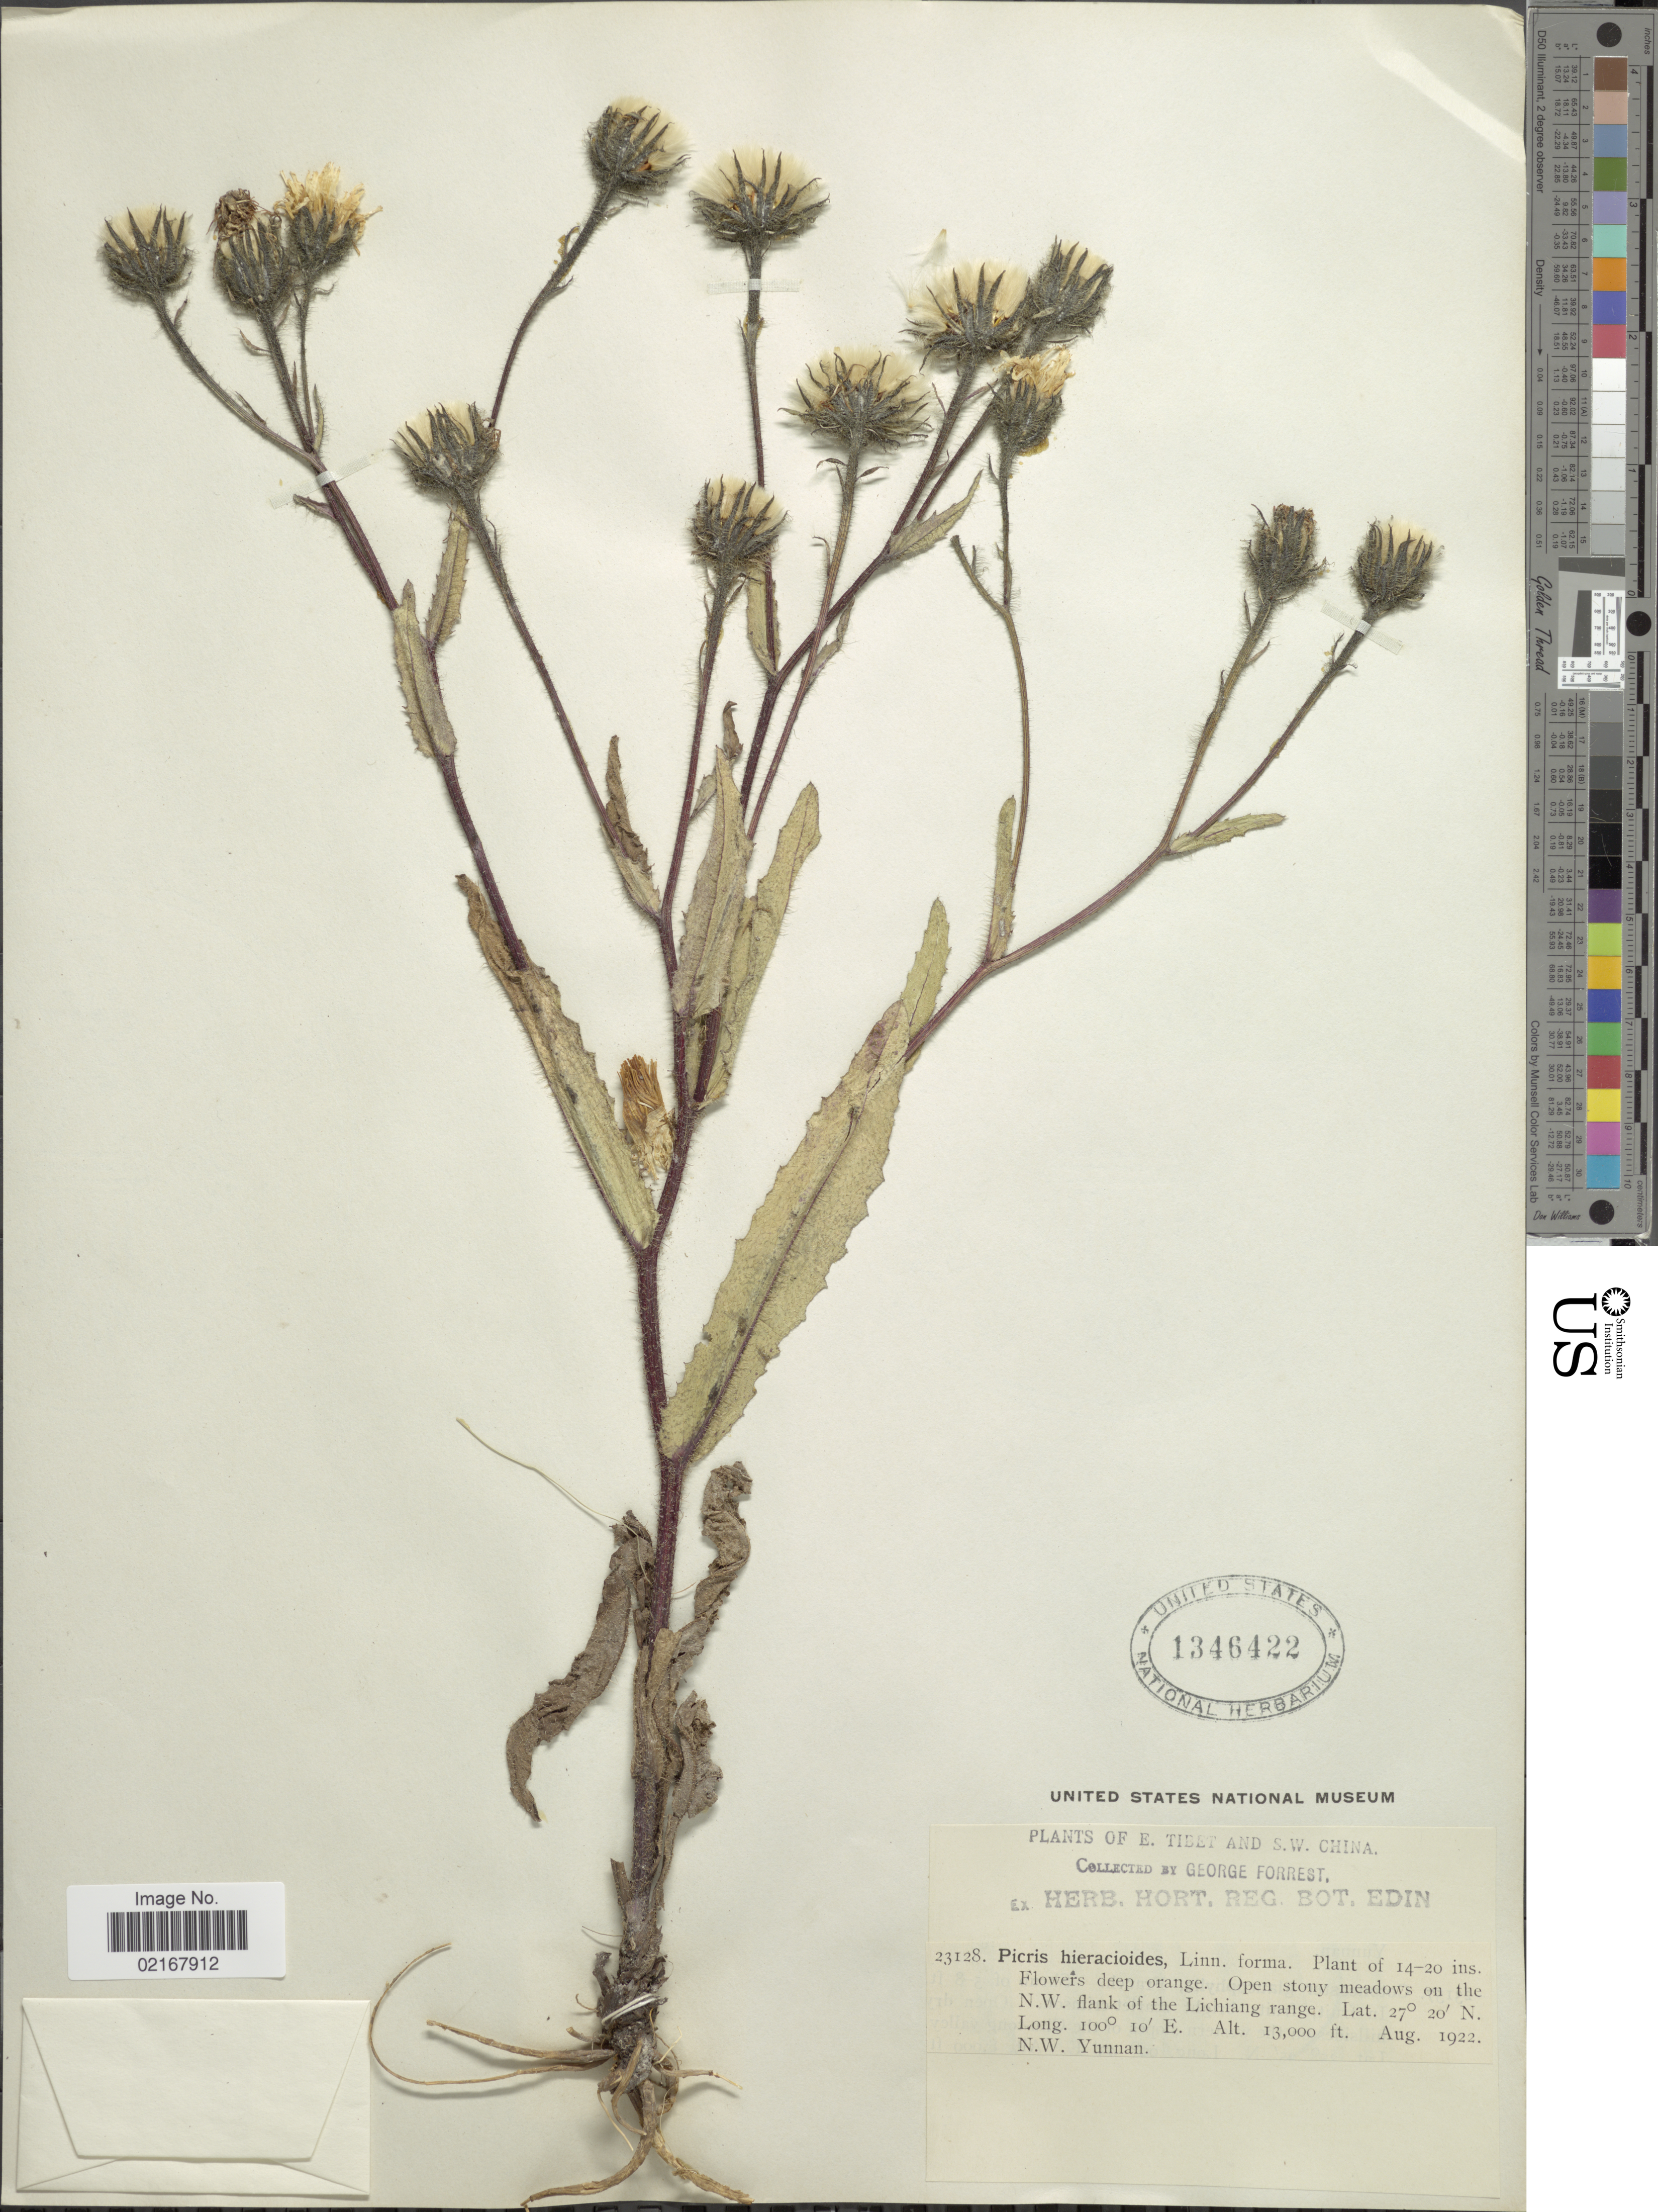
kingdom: Plantae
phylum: Tracheophyta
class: Magnoliopsida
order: Asterales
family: Asteraceae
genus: Picris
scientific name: Picris hieracioides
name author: L.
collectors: G. Forrest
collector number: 23128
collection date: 1922-08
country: China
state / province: Yunnan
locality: N. W. flank of the Lichiang Range, N. W. Yunnan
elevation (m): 3962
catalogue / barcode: US 1346422